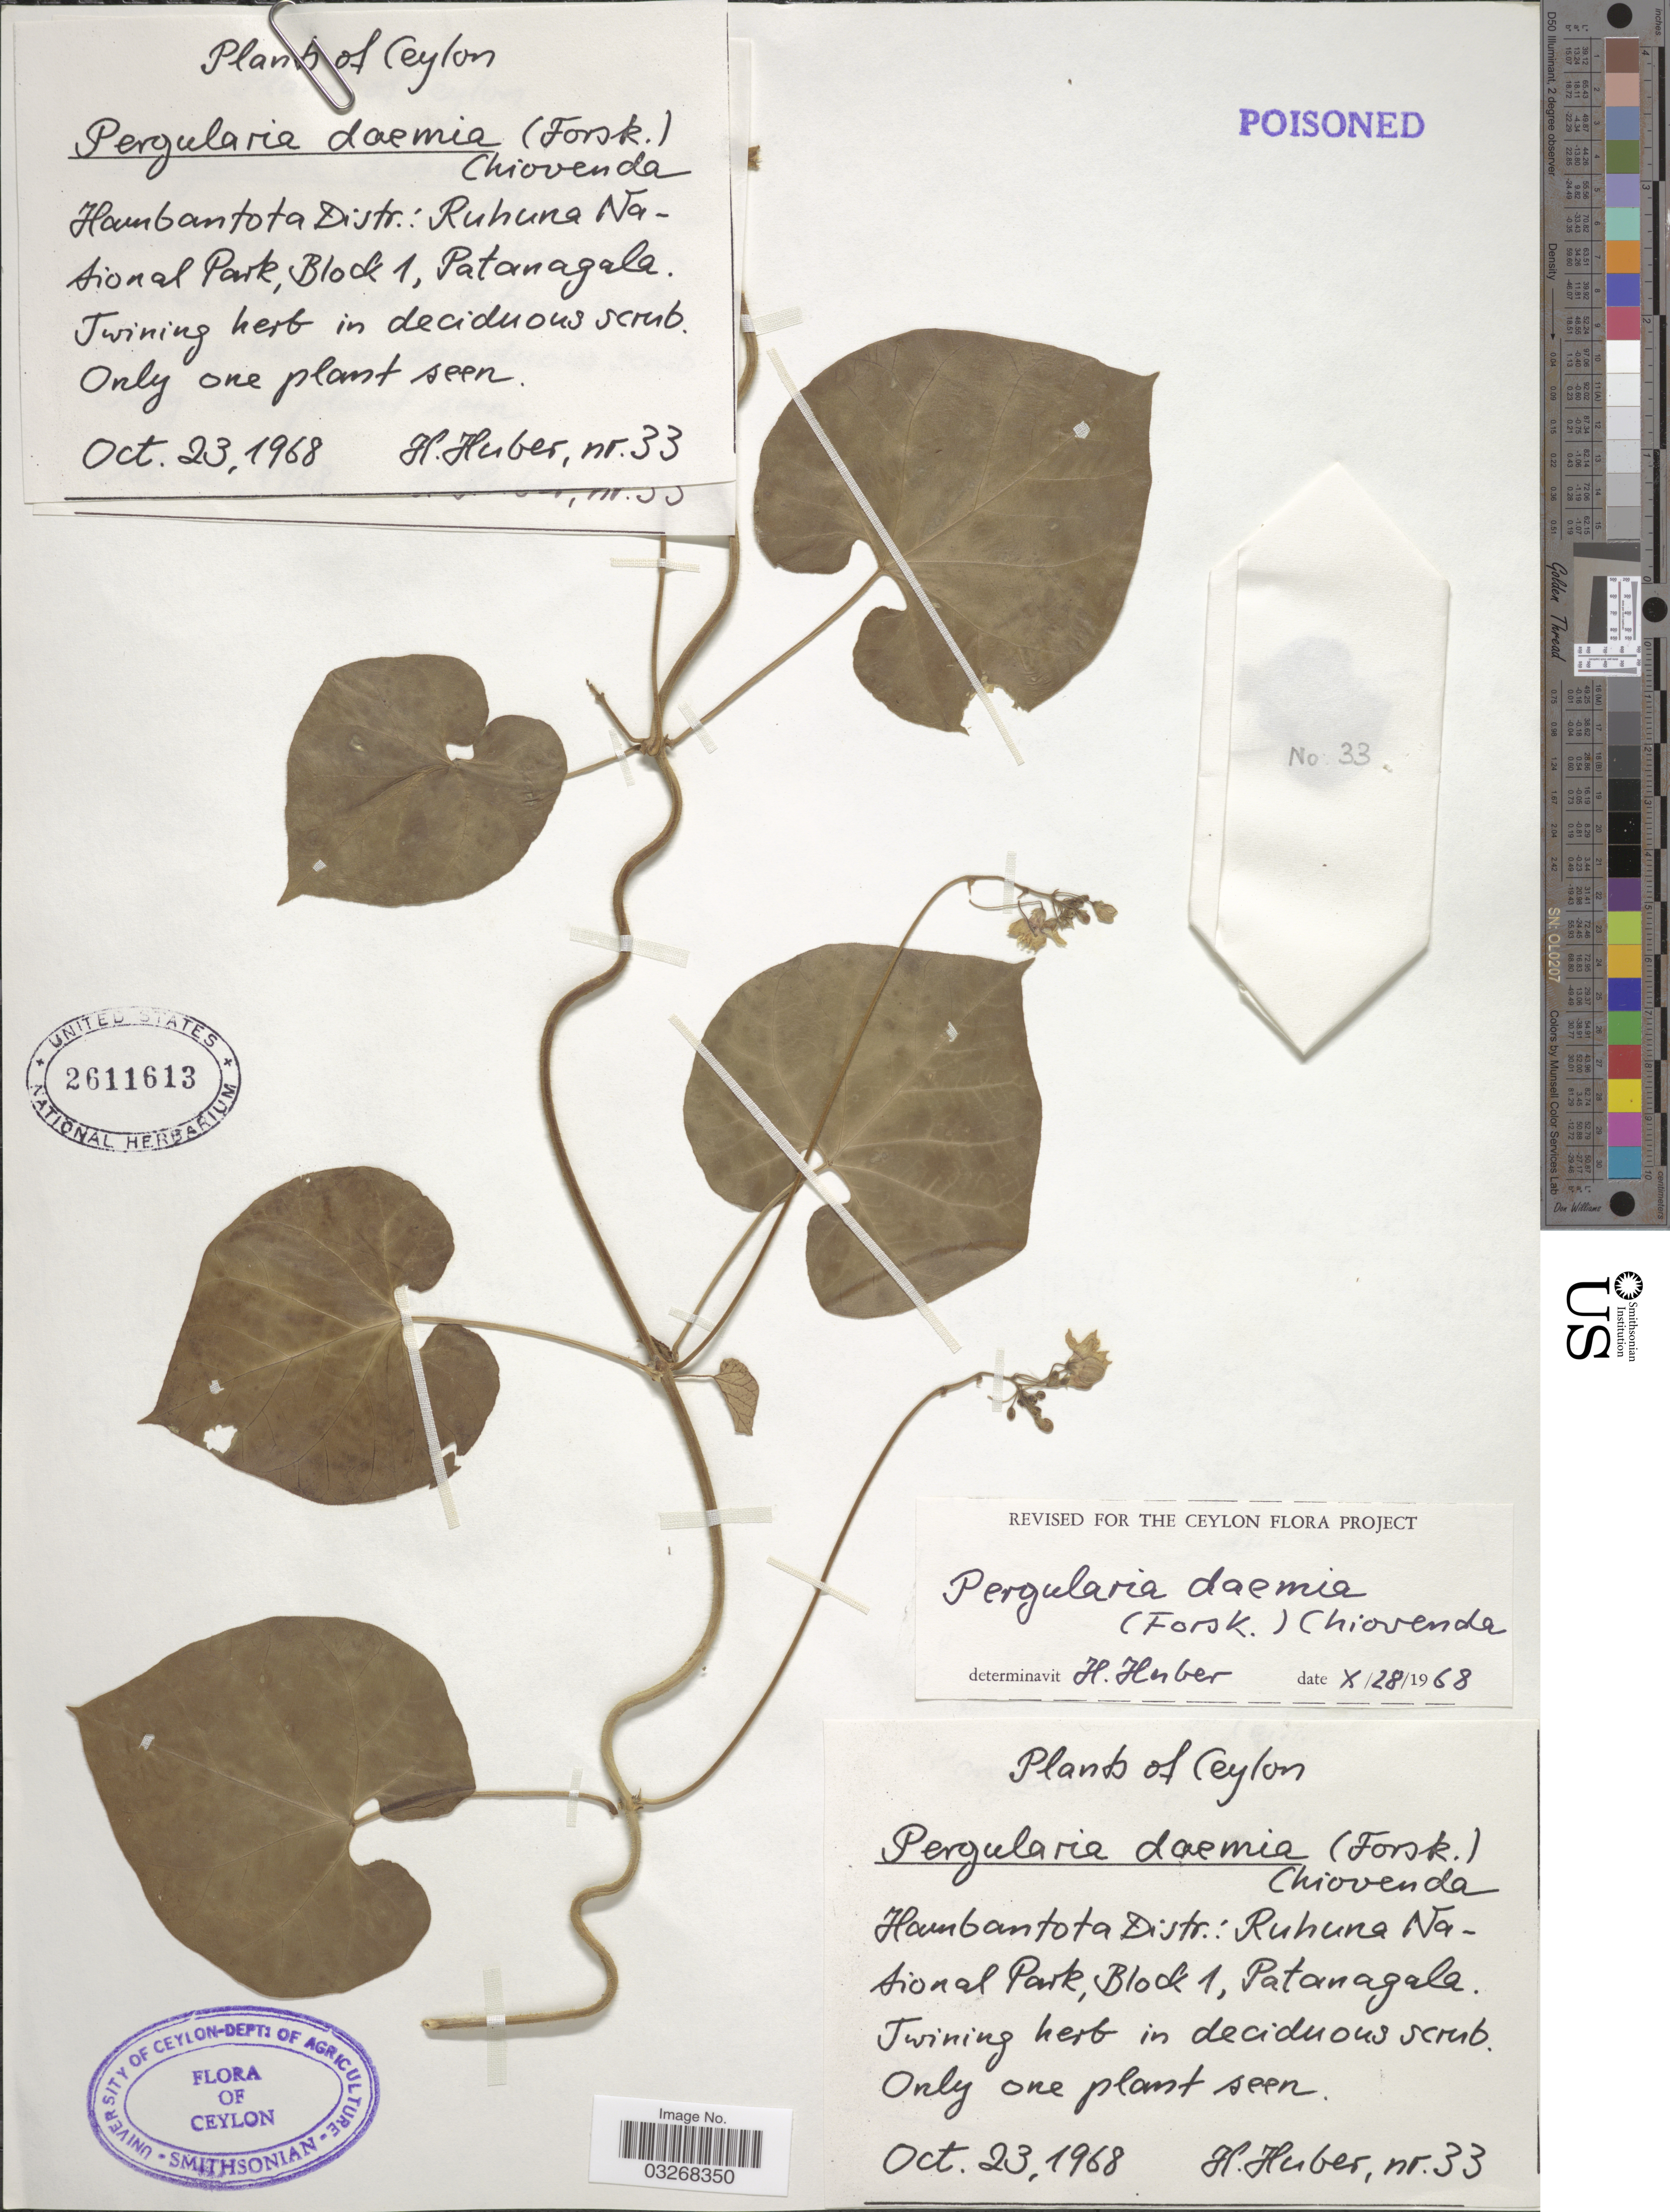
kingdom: Plantae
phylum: Tracheophyta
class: Magnoliopsida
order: Gentianales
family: Apocynaceae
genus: Pergularia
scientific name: Pergularia daemia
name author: (Forssk.) Chiov.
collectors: H. Huber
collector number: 33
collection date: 1968-10-23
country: Sri Lanka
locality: Ceylon. Hambantota Distr.: Ruhuna National Park, Block 1, Patanagala.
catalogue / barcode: US 2611613